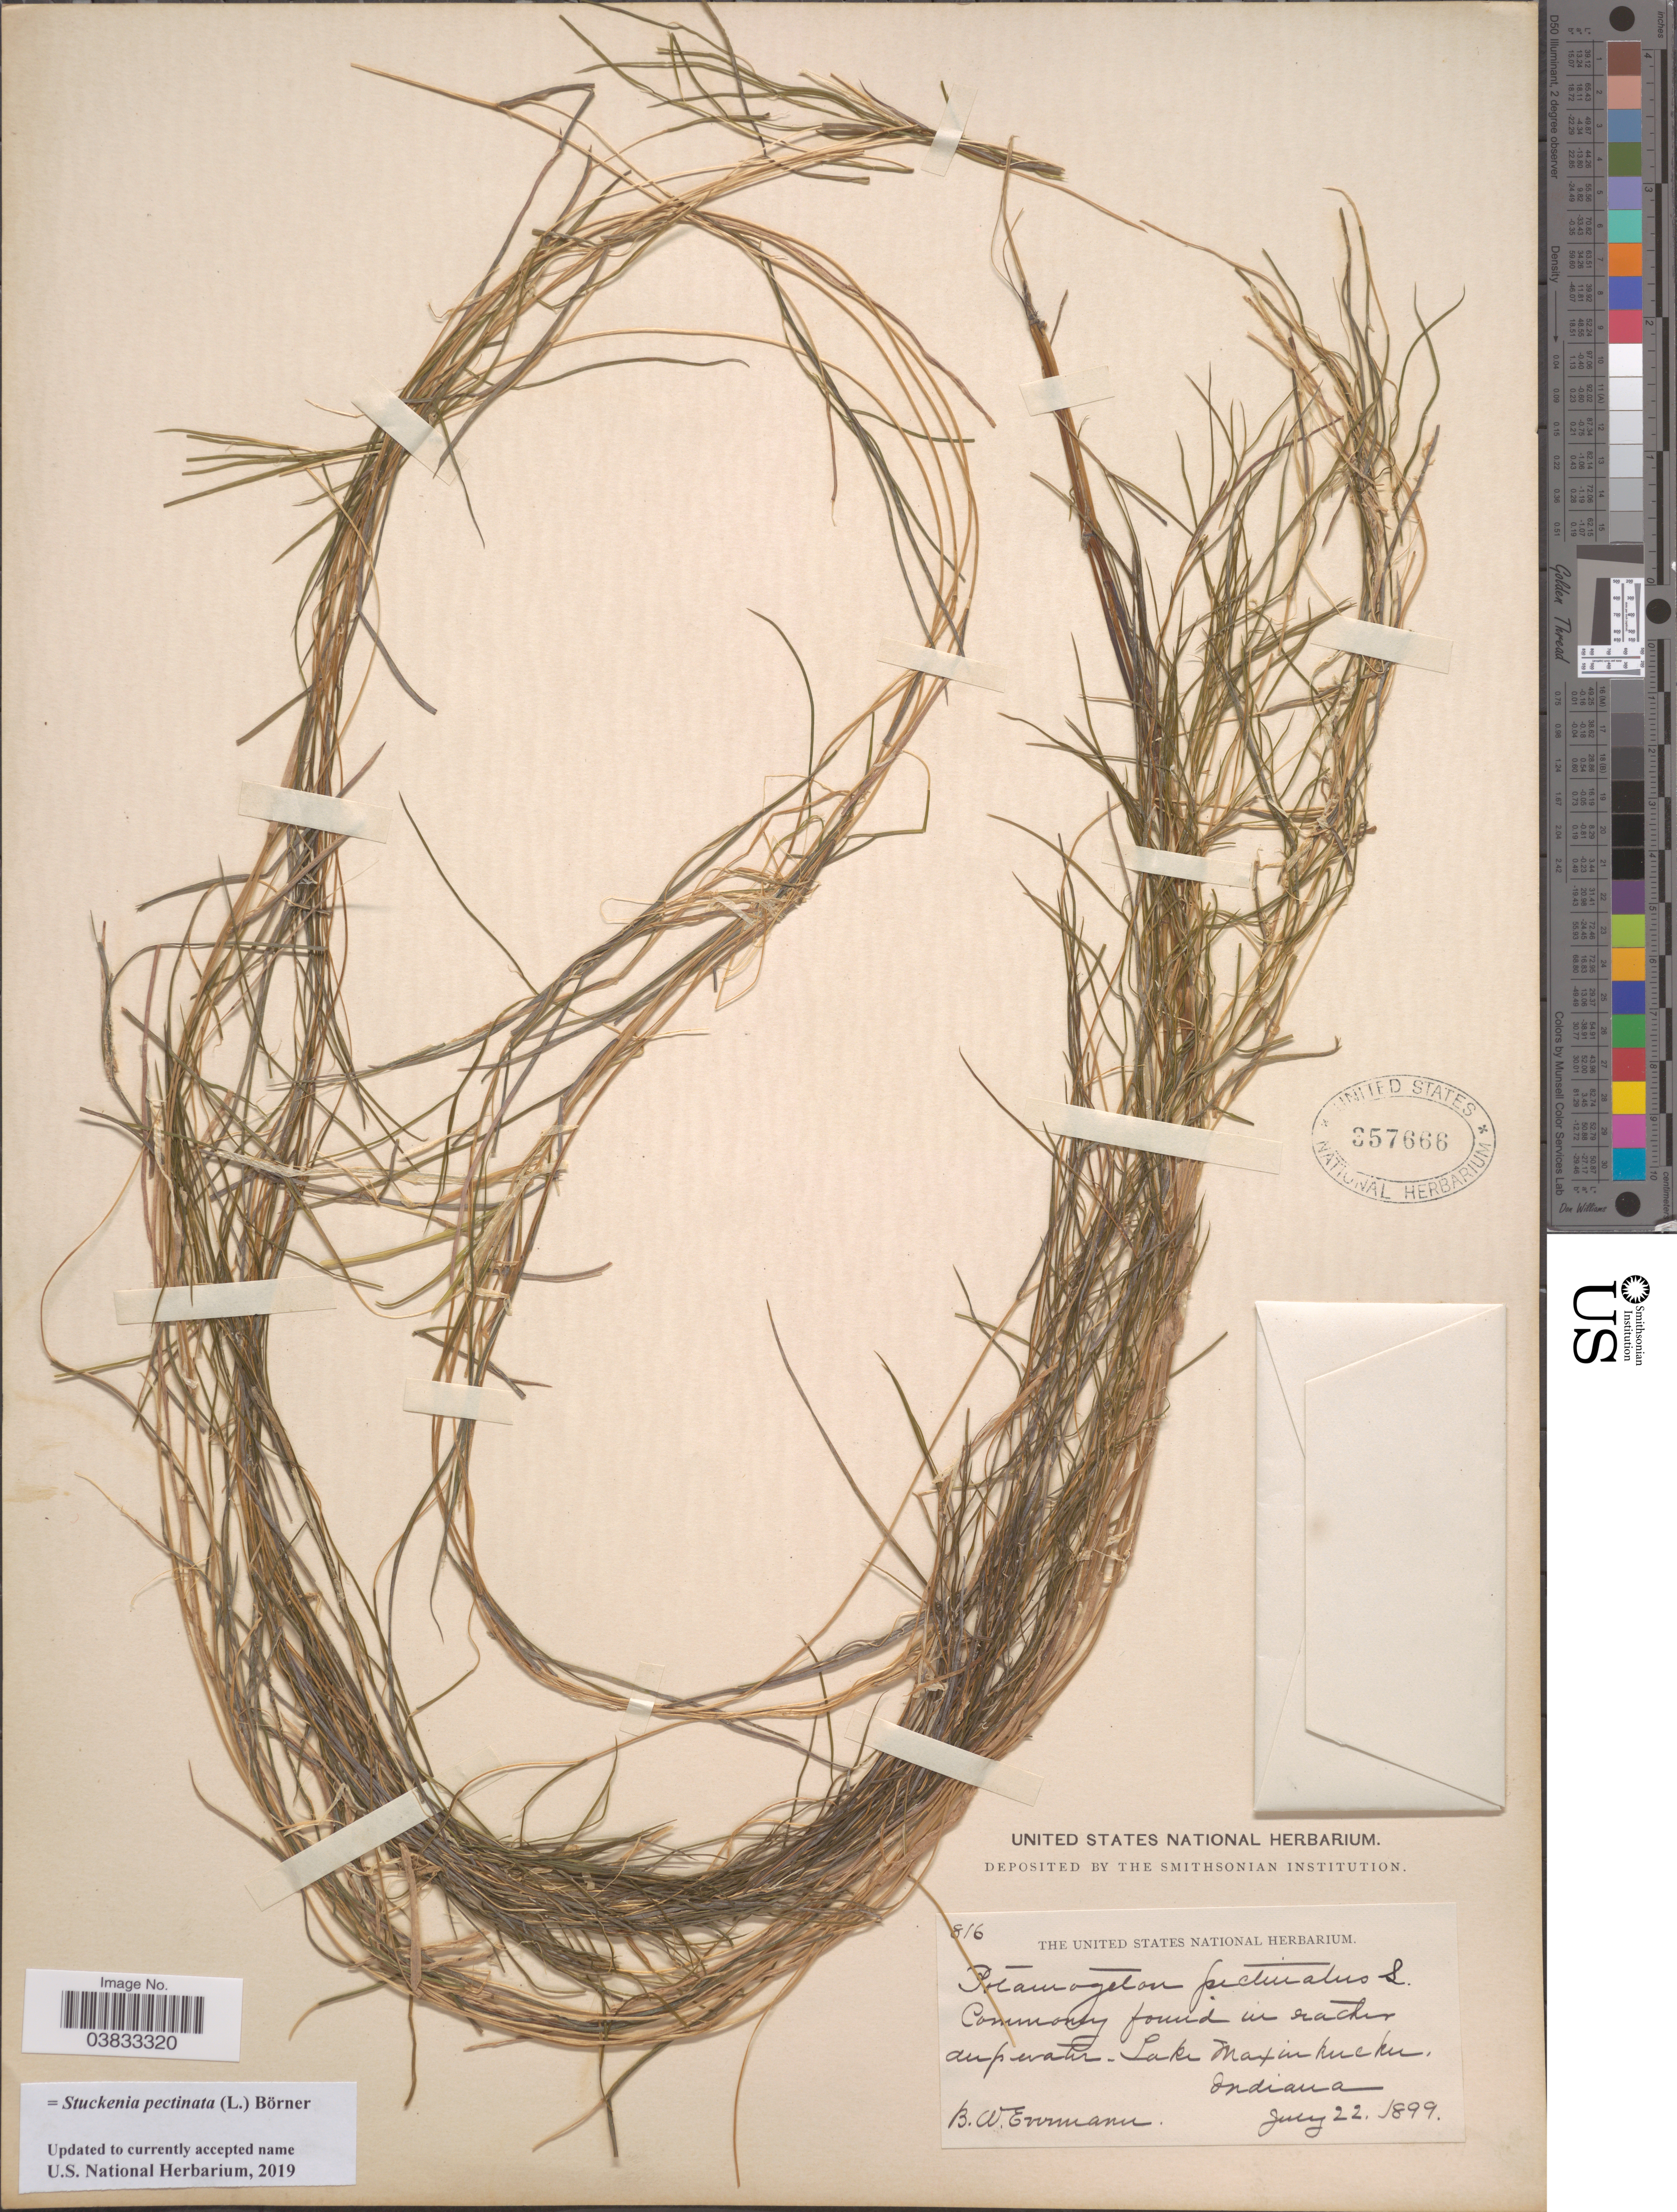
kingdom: Plantae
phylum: Tracheophyta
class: Liliopsida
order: Alismatales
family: Potamogetonaceae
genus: Stuckenia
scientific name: Stuckenia pectinata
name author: (L.) Börner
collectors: B. W. Evermann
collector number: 816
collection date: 1899-07-22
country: United States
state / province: Indiana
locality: Lake Maxinkuckee.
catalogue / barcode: US 357666